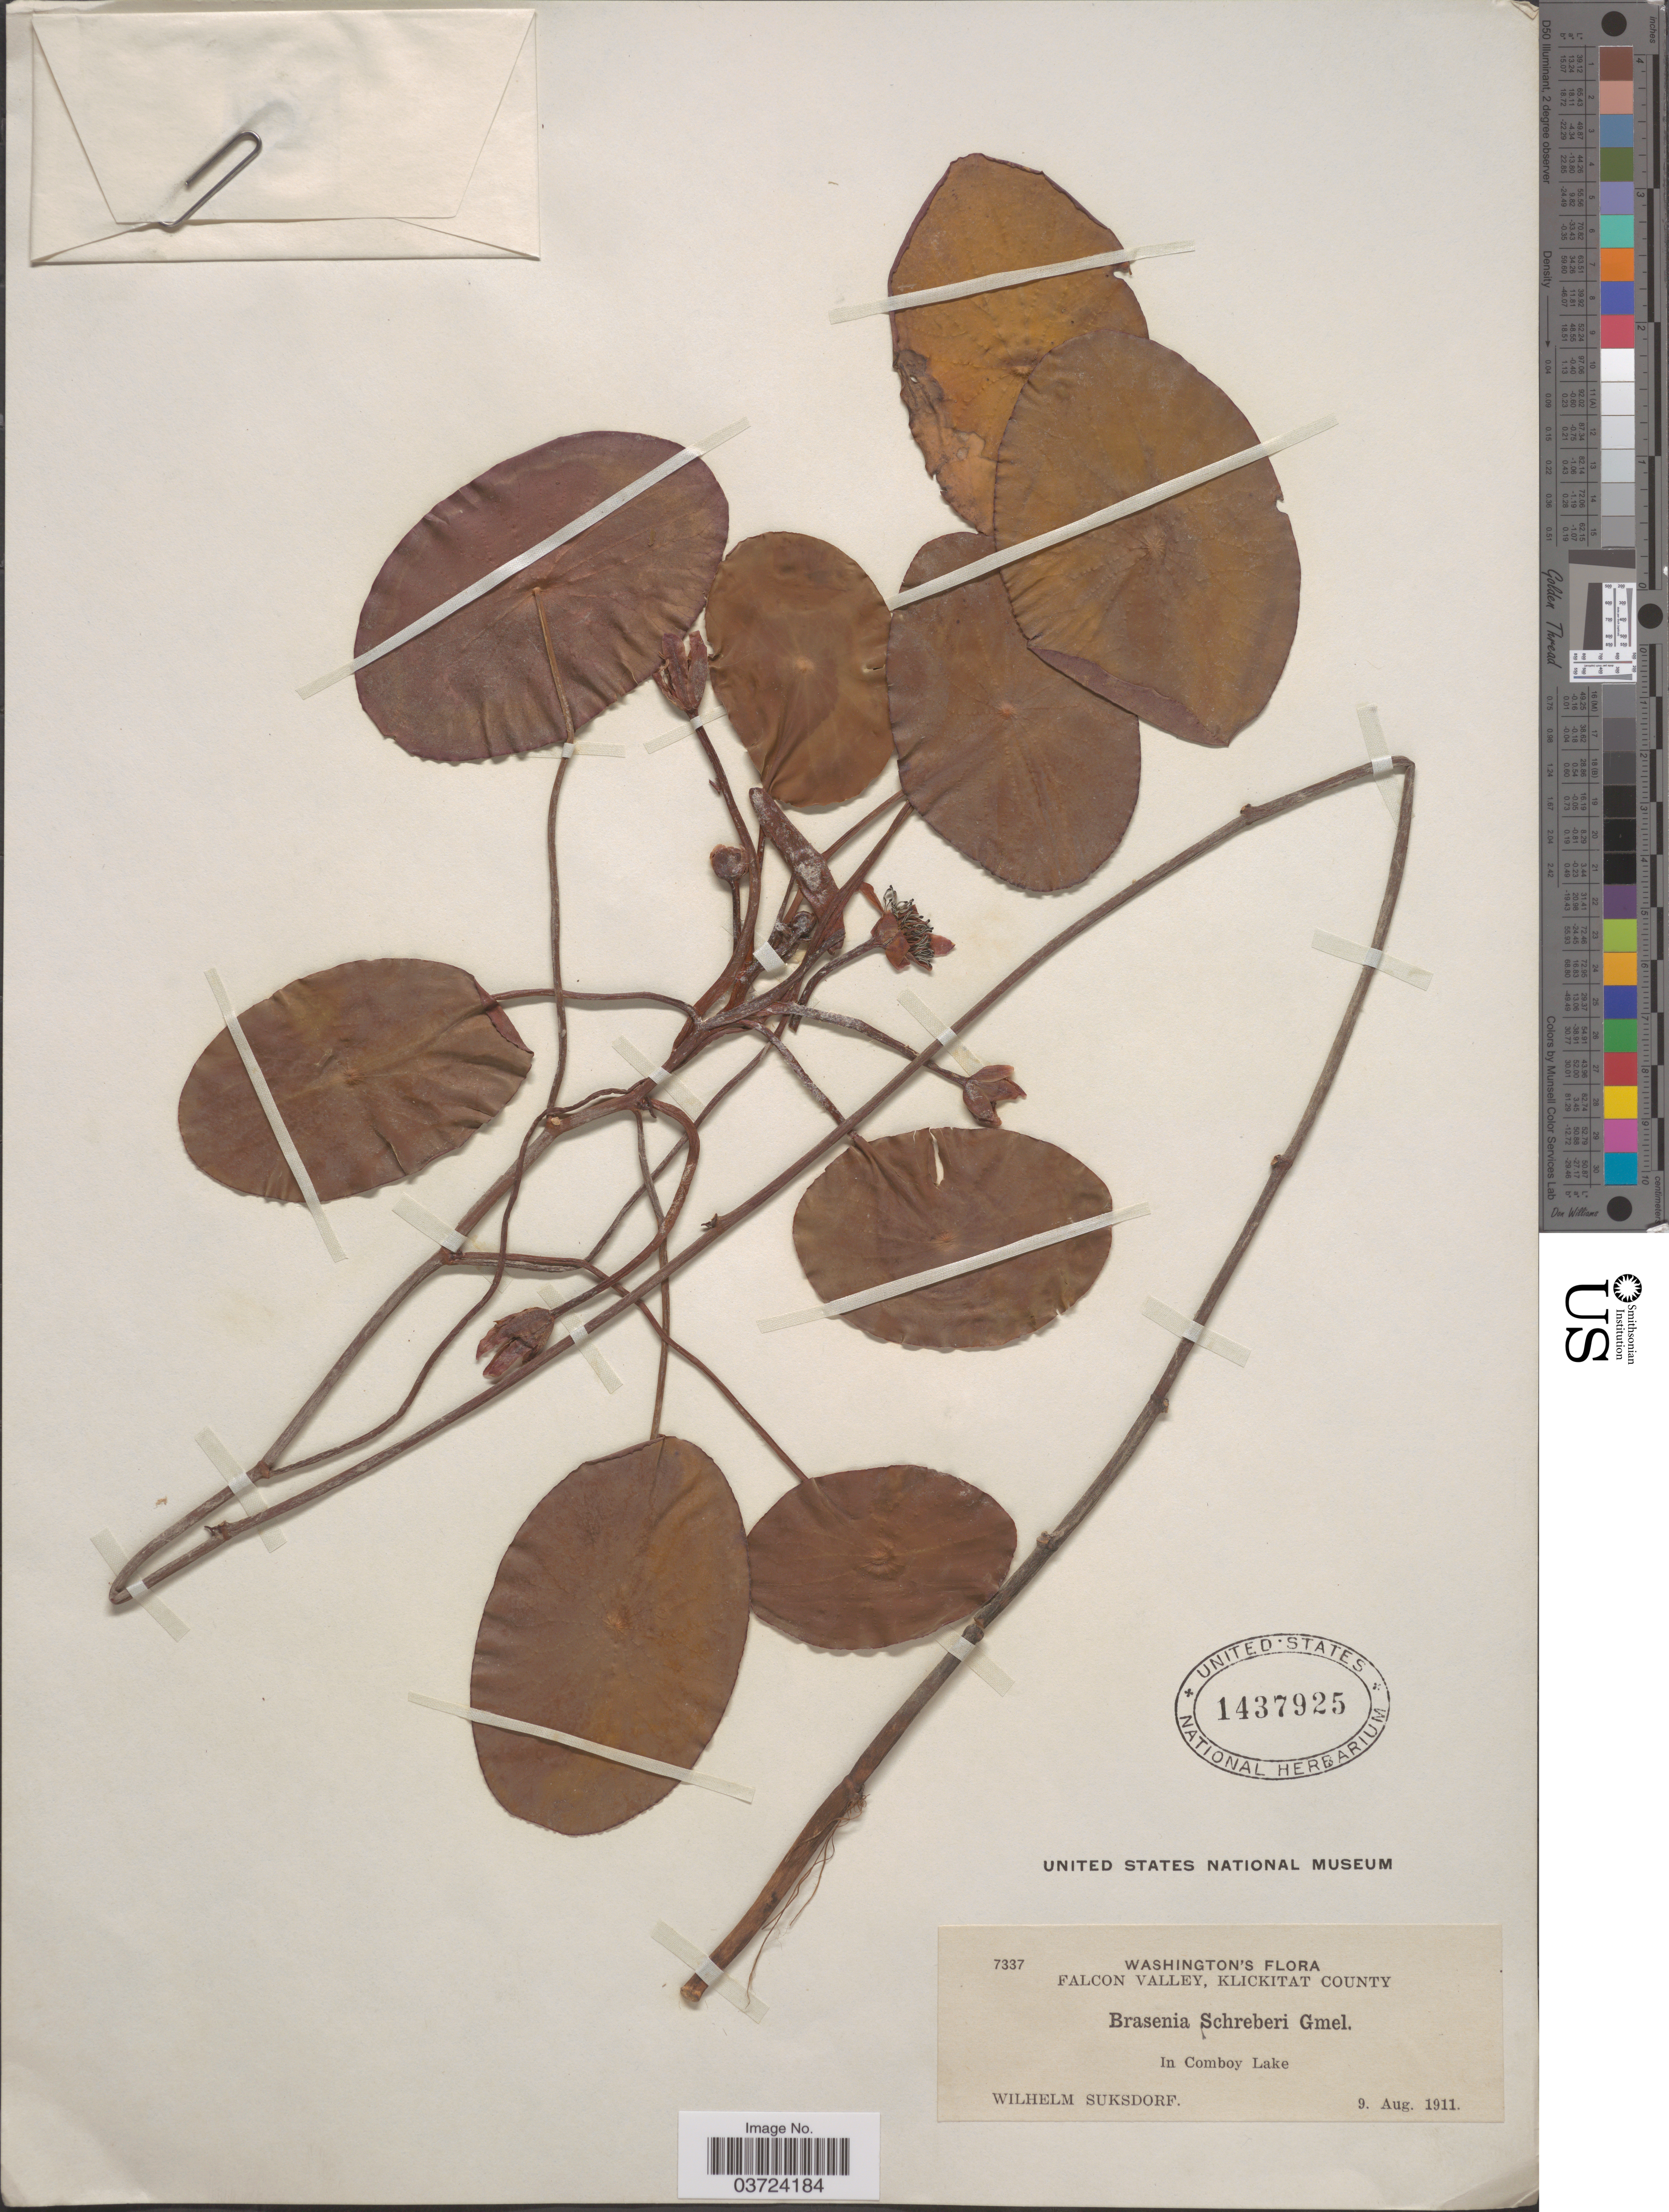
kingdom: Plantae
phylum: Tracheophyta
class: Magnoliopsida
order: Nymphaeales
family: Cabombaceae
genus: Brasenia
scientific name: Brasenia schreberi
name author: J.F. Gmel.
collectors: W. N. Suksdorf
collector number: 7337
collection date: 1911-08-09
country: United States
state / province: Washington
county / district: Klickitat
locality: Falcon Valley, Klickitat County. In Combay Lake.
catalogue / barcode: US 1437925